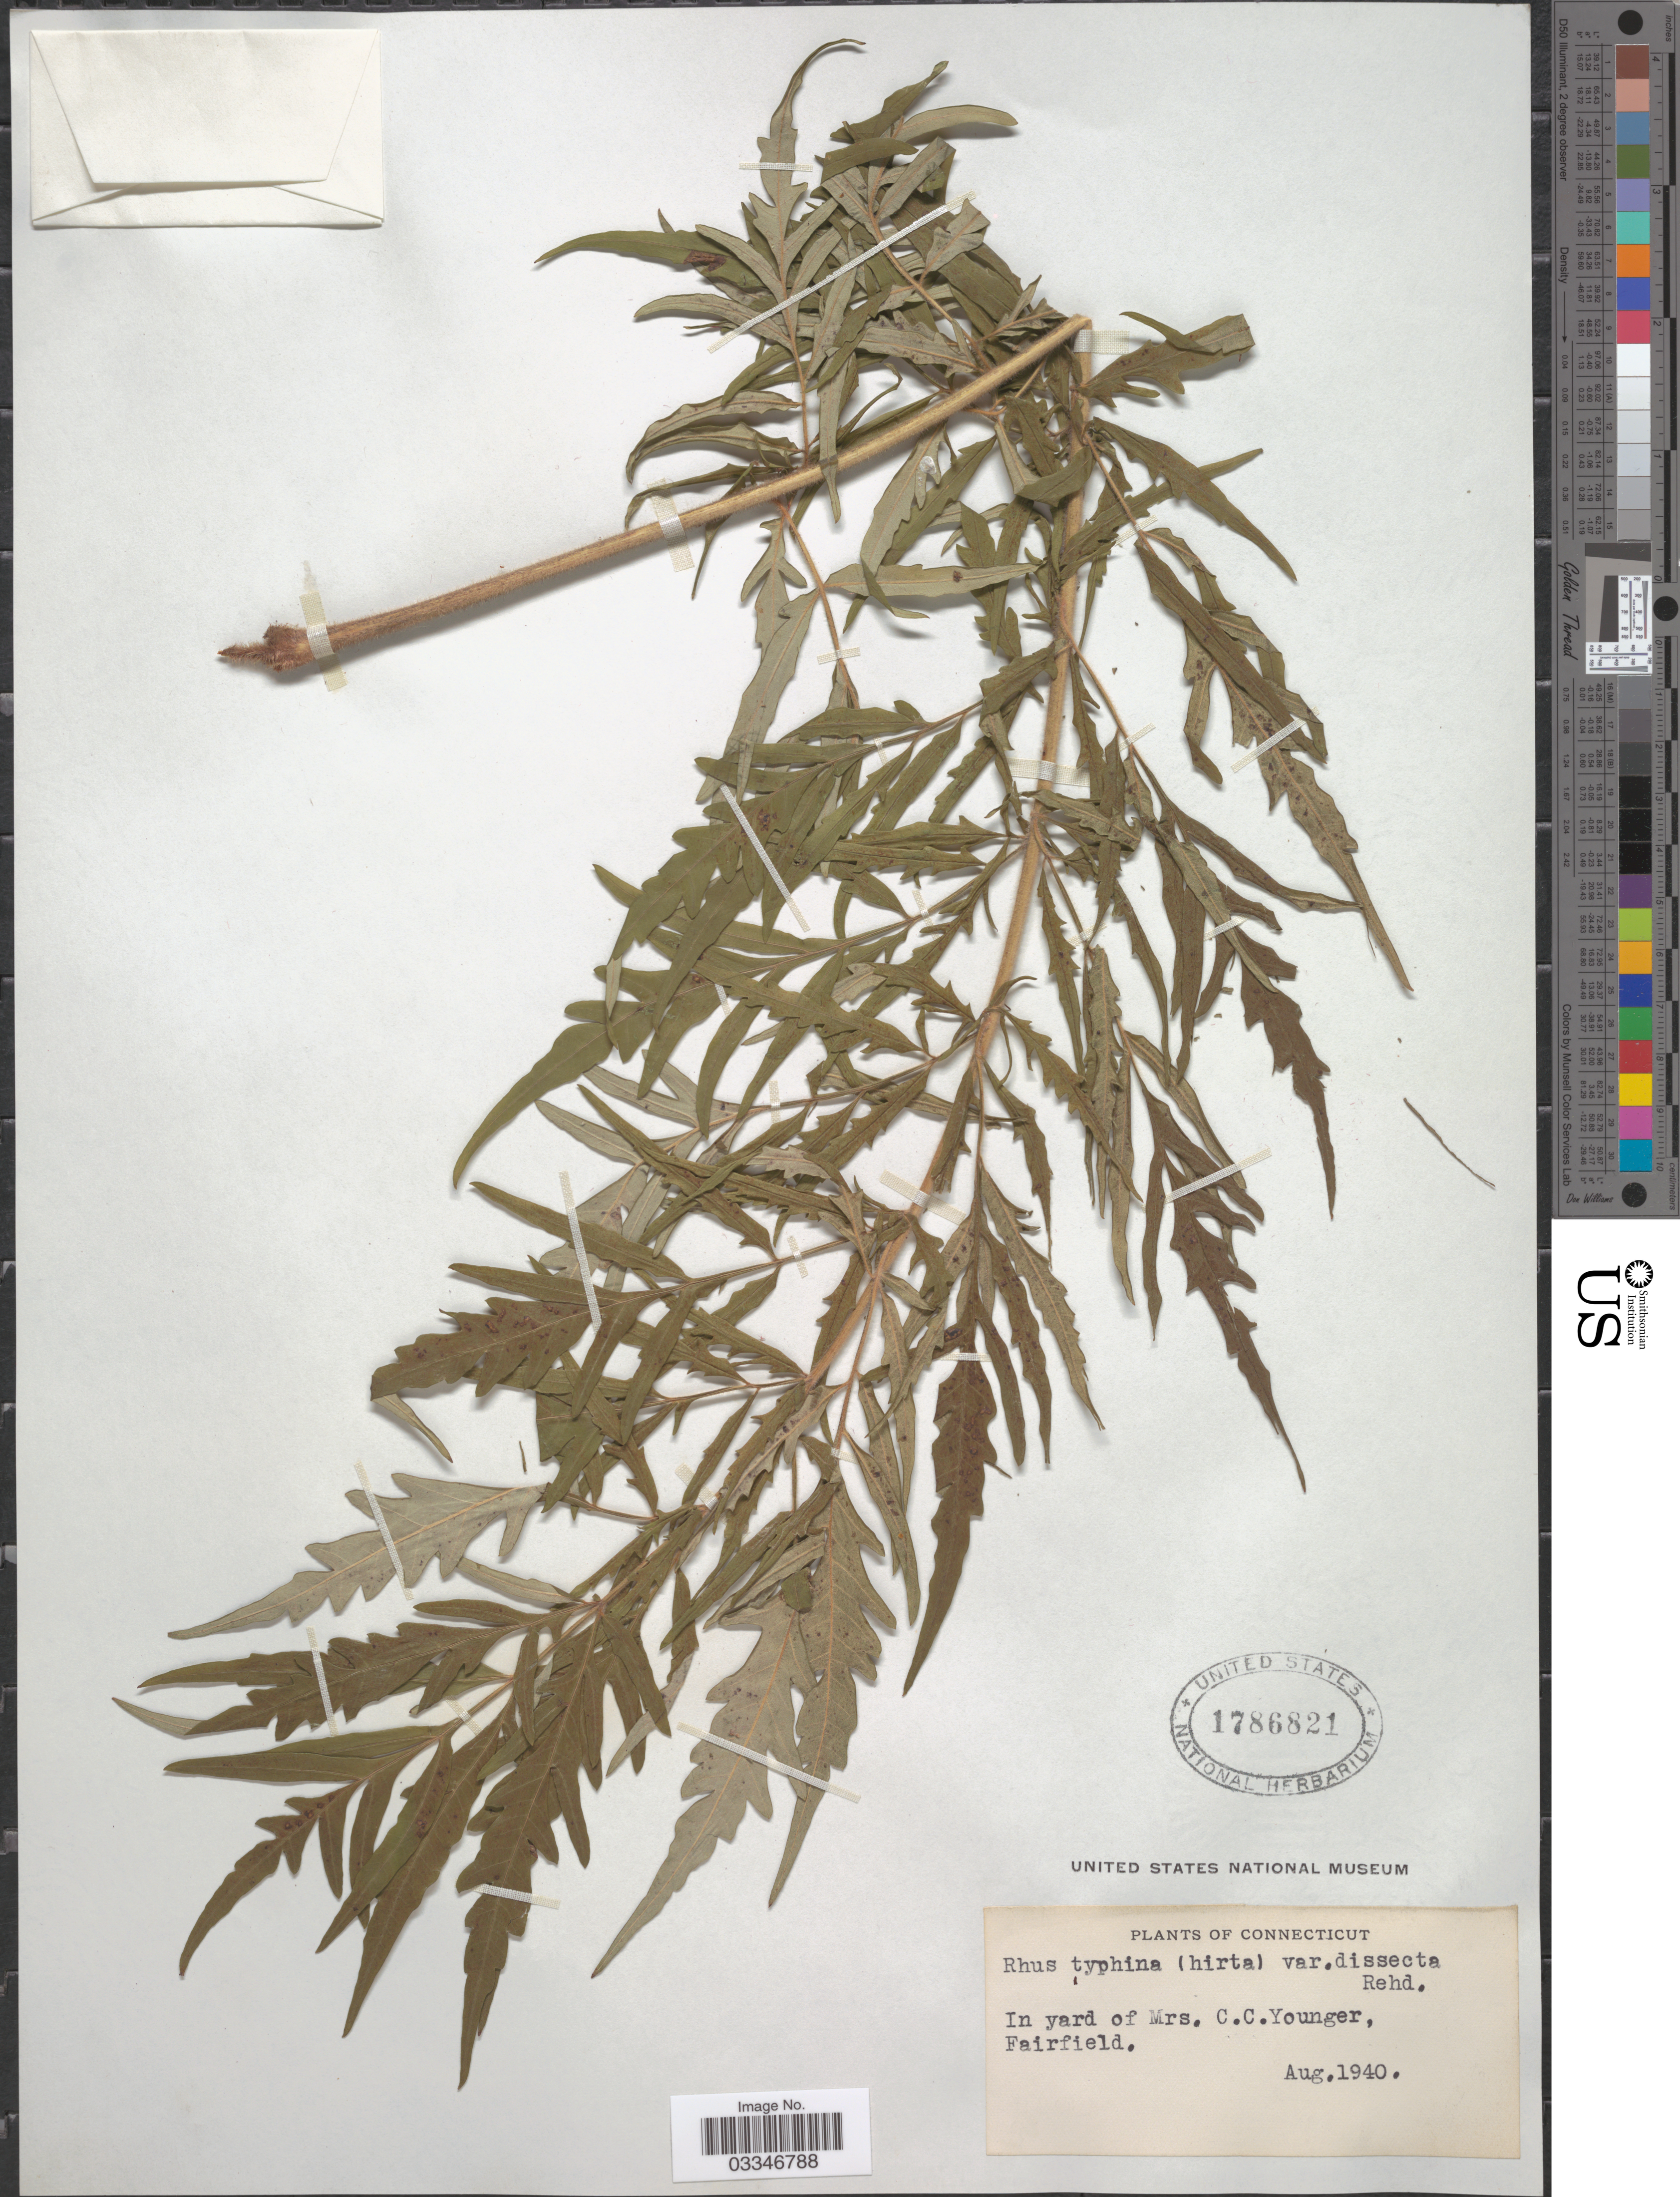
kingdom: Plantae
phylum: Tracheophyta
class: Magnoliopsida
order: Sapindales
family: Anacardiaceae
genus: Rhus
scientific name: Rhus typhina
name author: L.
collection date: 1940-08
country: United States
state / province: Connecticut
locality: In yard of Mrs. C.C. Younger, Fairfield.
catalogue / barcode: US 1786821